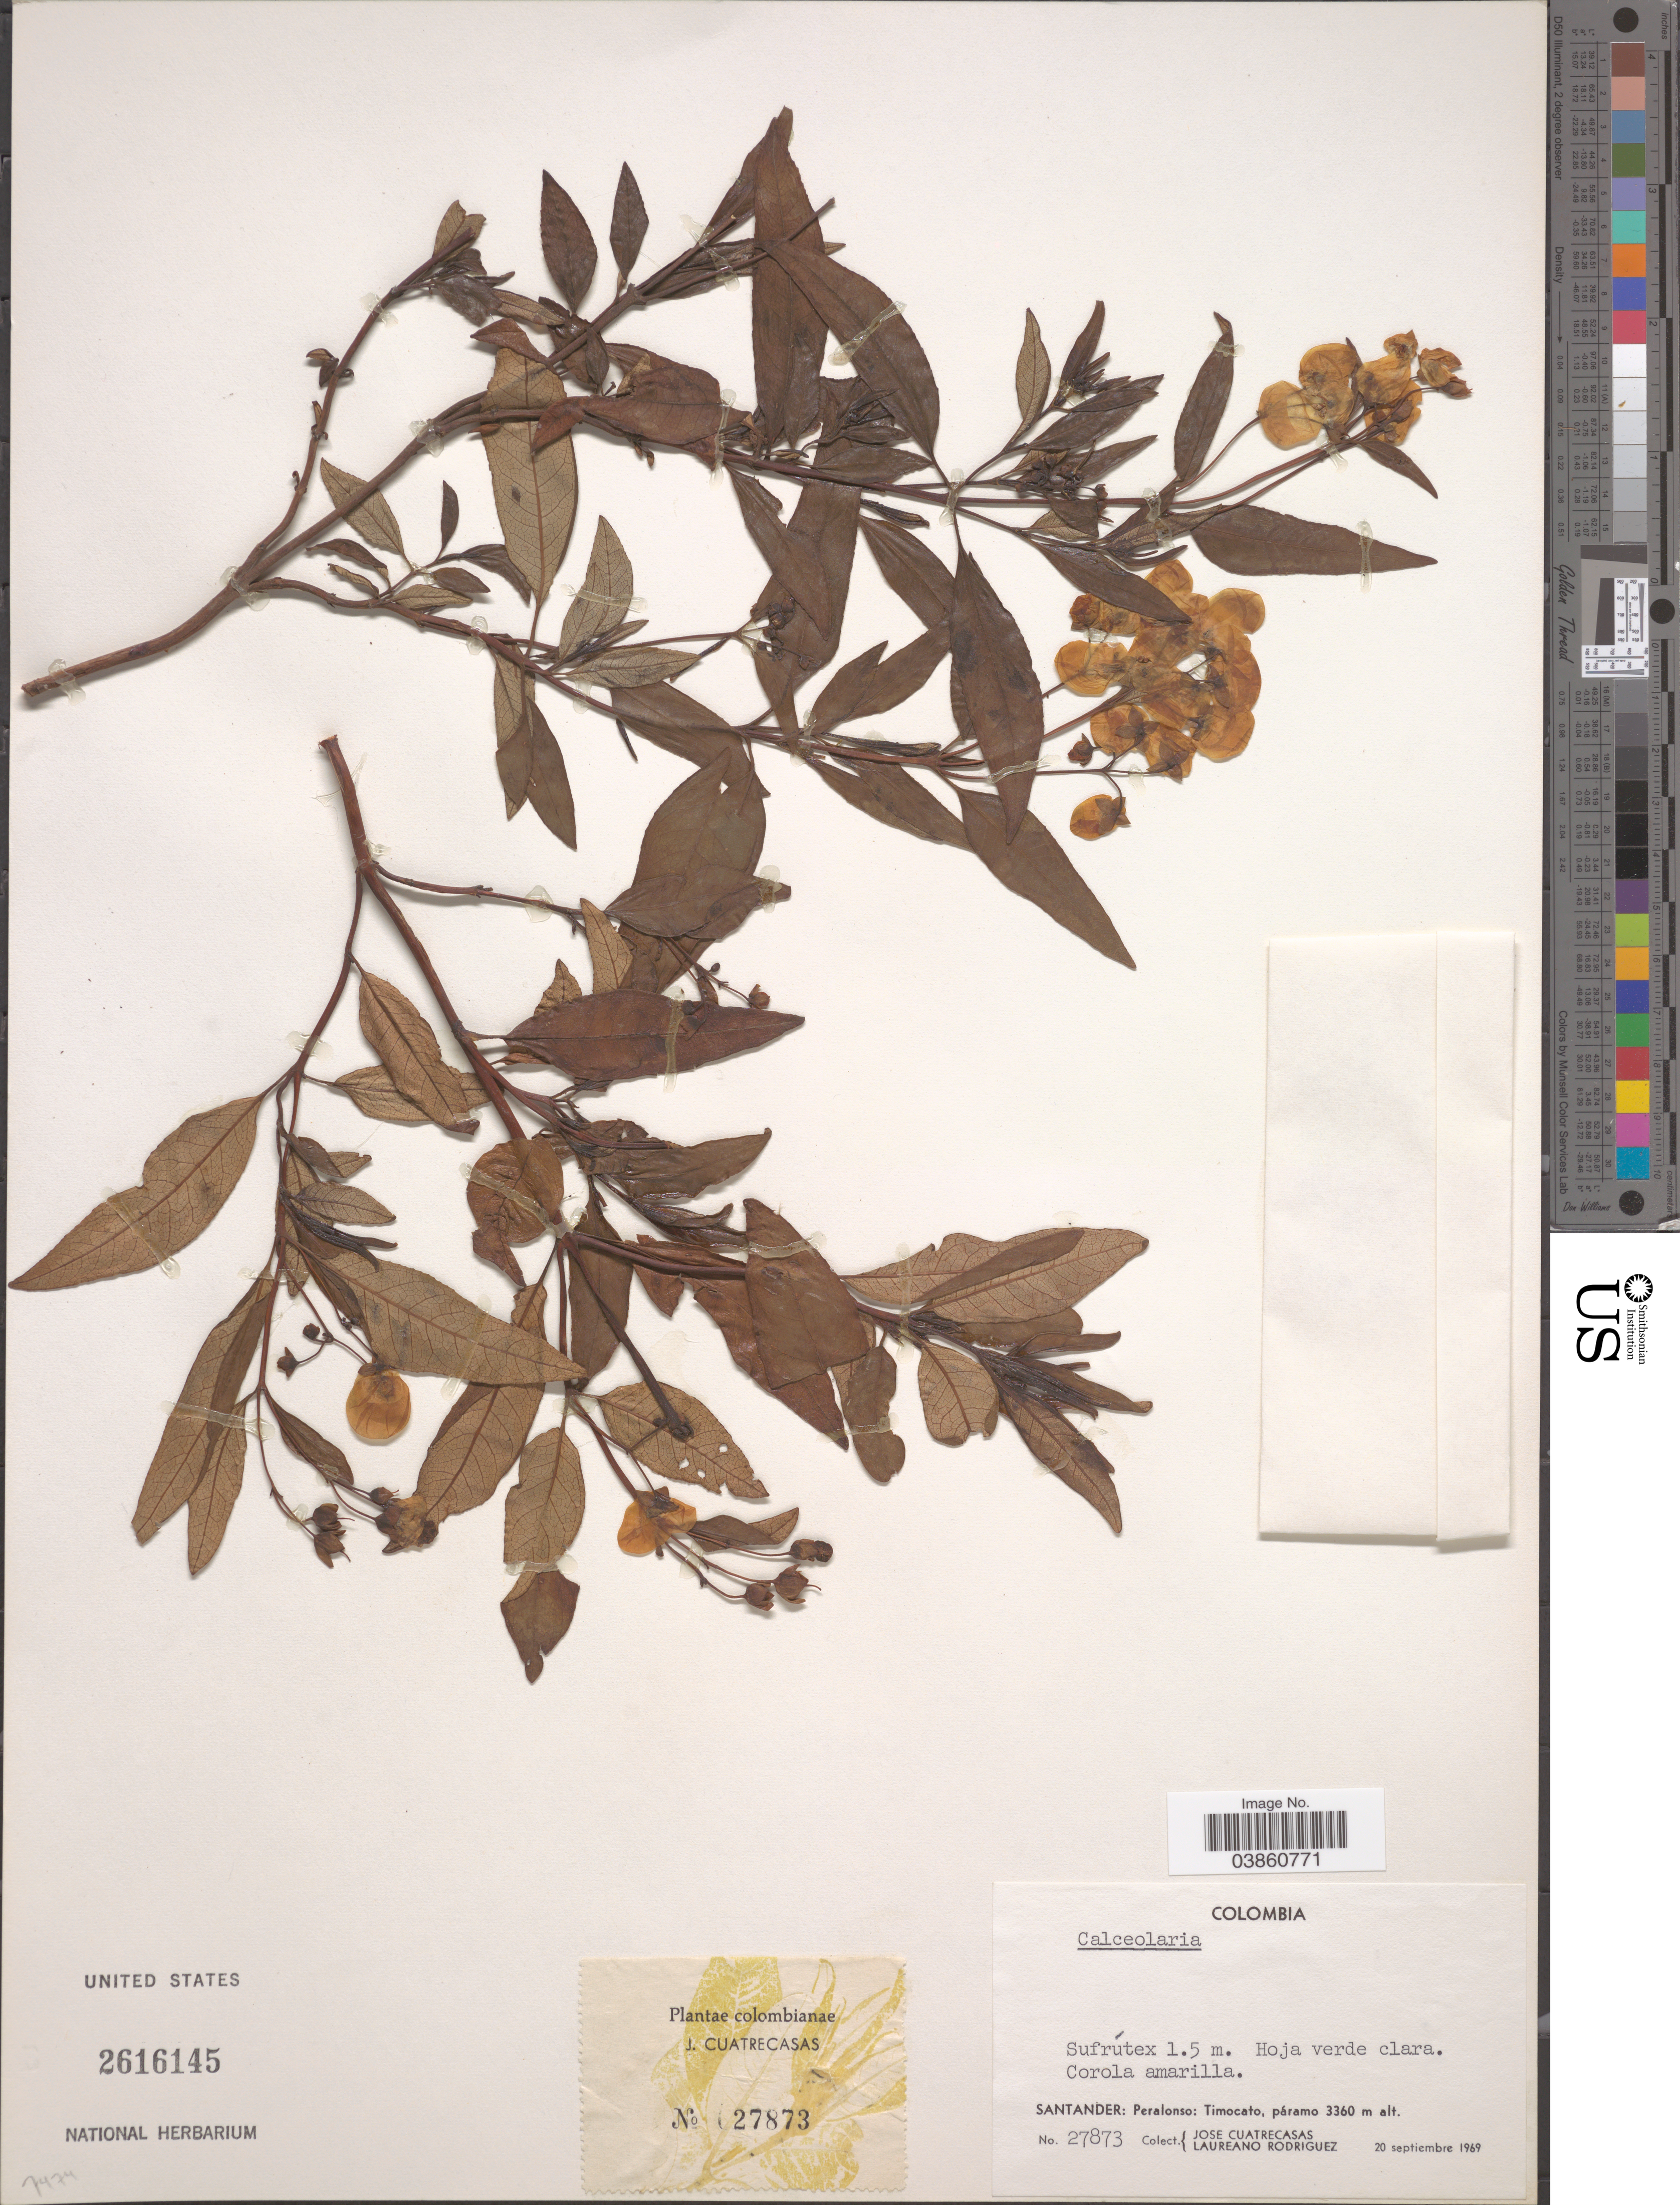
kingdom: Plantae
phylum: Tracheophyta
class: Magnoliopsida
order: Lamiales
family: Calceolariaceae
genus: Calceolaria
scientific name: Calceolaria sp.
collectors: J. Cuatrecasas & L. Rodriguez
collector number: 27873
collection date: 1969-09-20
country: Colombia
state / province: Santander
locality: Peralonso: Timocato.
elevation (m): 3360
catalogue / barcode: US 2616145